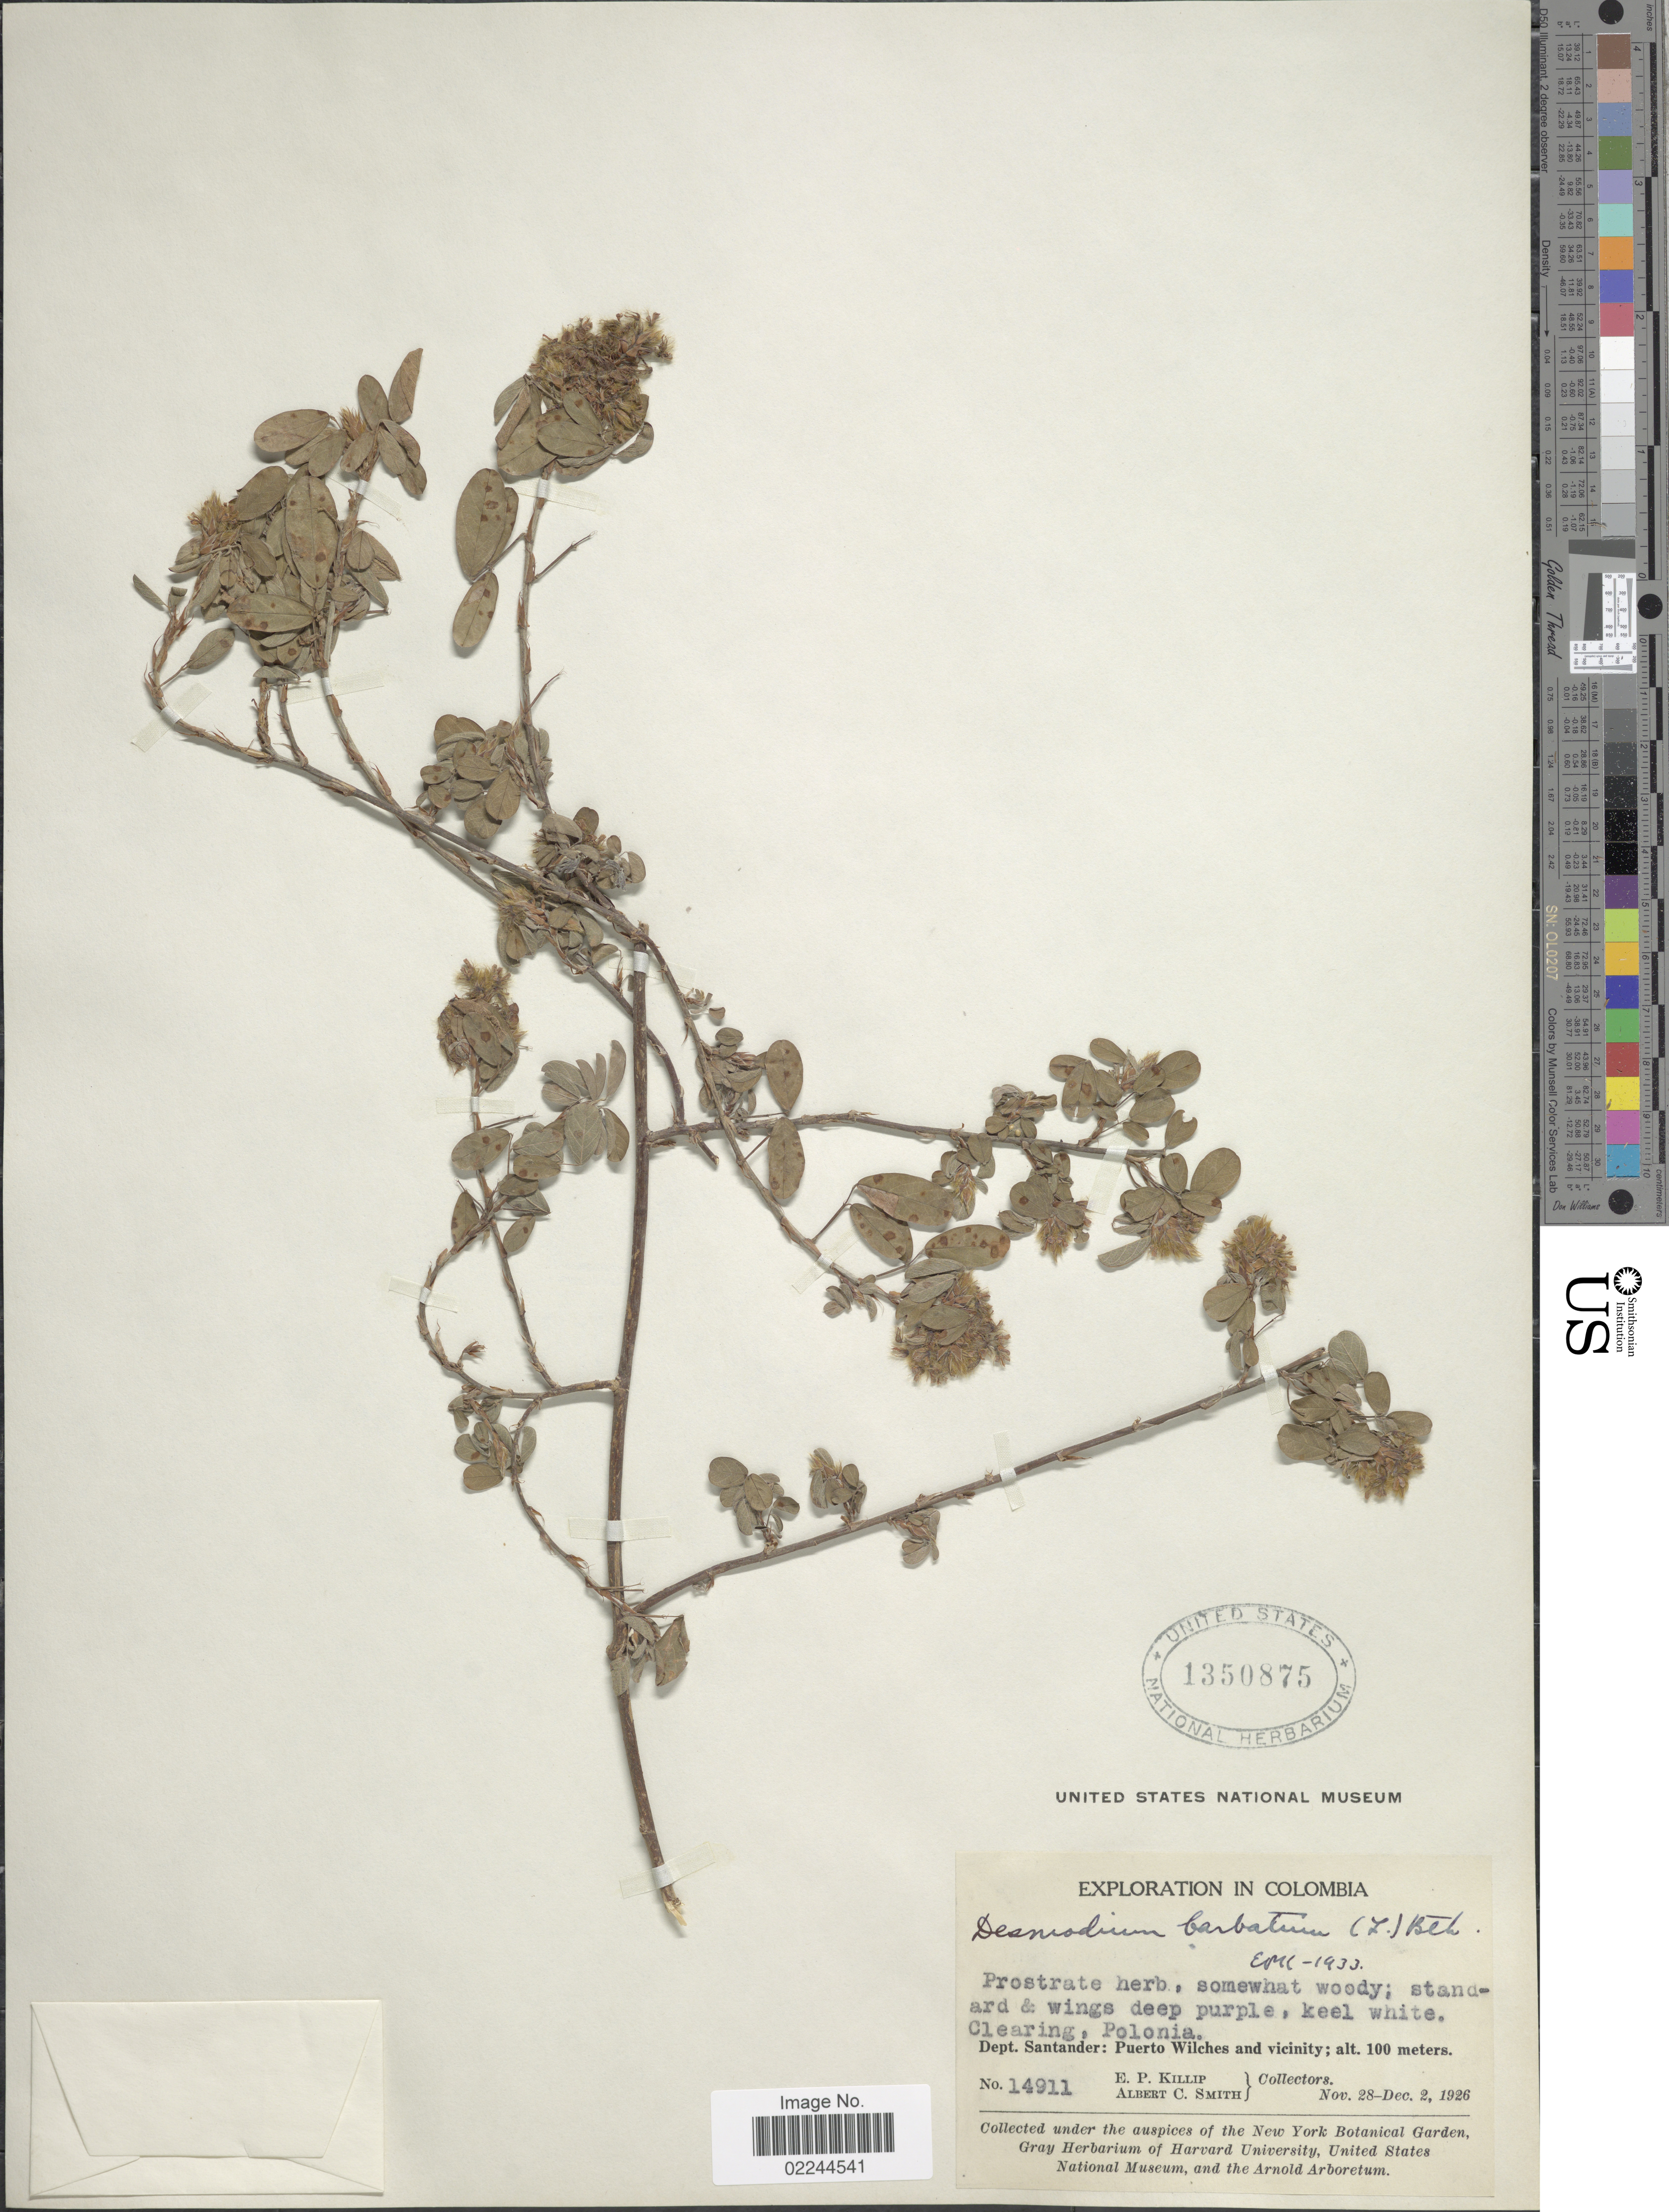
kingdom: Plantae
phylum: Tracheophyta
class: Magnoliopsida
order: Fabales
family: Fabaceae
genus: Grona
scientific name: Grona barbata var. barbata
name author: (L.) H. Ohashi & K. Ohashi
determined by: Strong, Mark T., (BOT), Smithsonian Institution - National Museum of Natural History (UNITED STATES)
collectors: E. P. Killip & A. C. Smith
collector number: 14911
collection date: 1926-11-28/1926-12-02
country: Colombia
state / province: Santander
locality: Puerto Wilches and vicinity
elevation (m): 100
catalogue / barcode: US 1350875